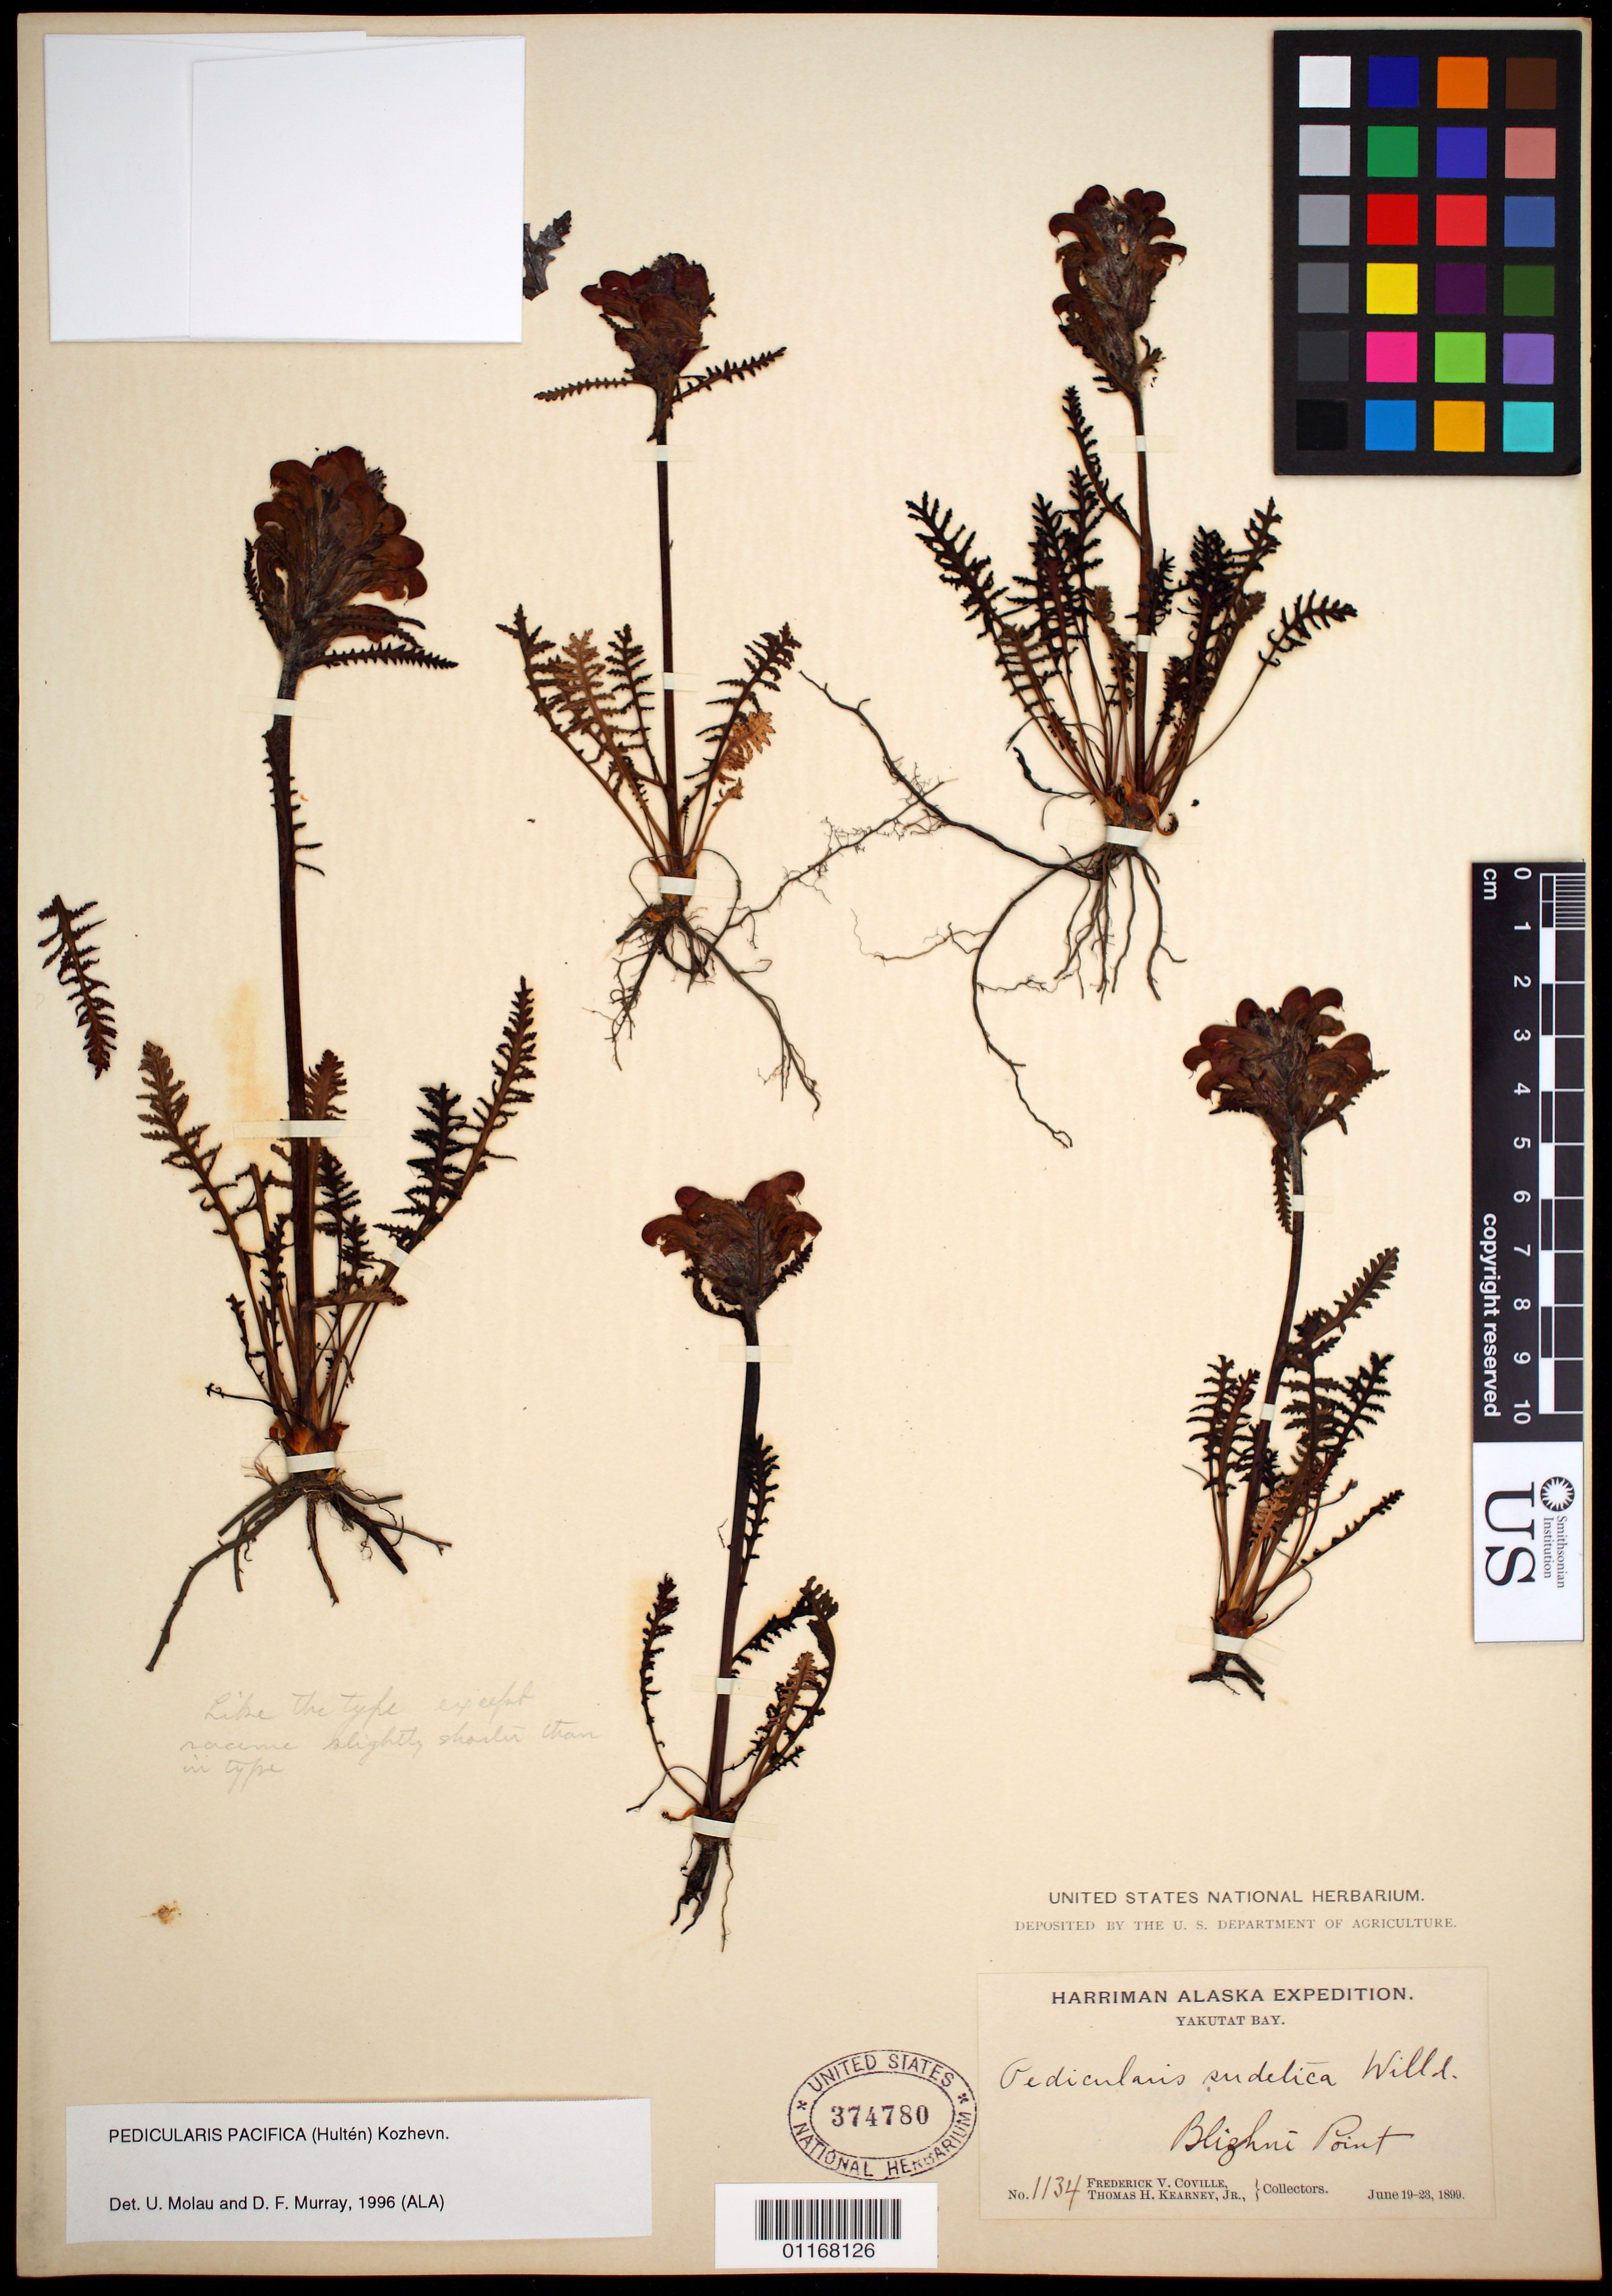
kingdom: Plantae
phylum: Tracheophyta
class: Magnoliopsida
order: Lamiales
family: Orobanchaceae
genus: Pedicularis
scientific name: Pedicularis pacifica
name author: (Hultén) Kozhevn.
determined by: Murray, D. F.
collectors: F. V. Coville & T. H. Kearney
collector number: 1134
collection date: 1899-06-19/1899-06-23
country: United States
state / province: Alaska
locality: Yakutat Bay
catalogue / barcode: US 374780